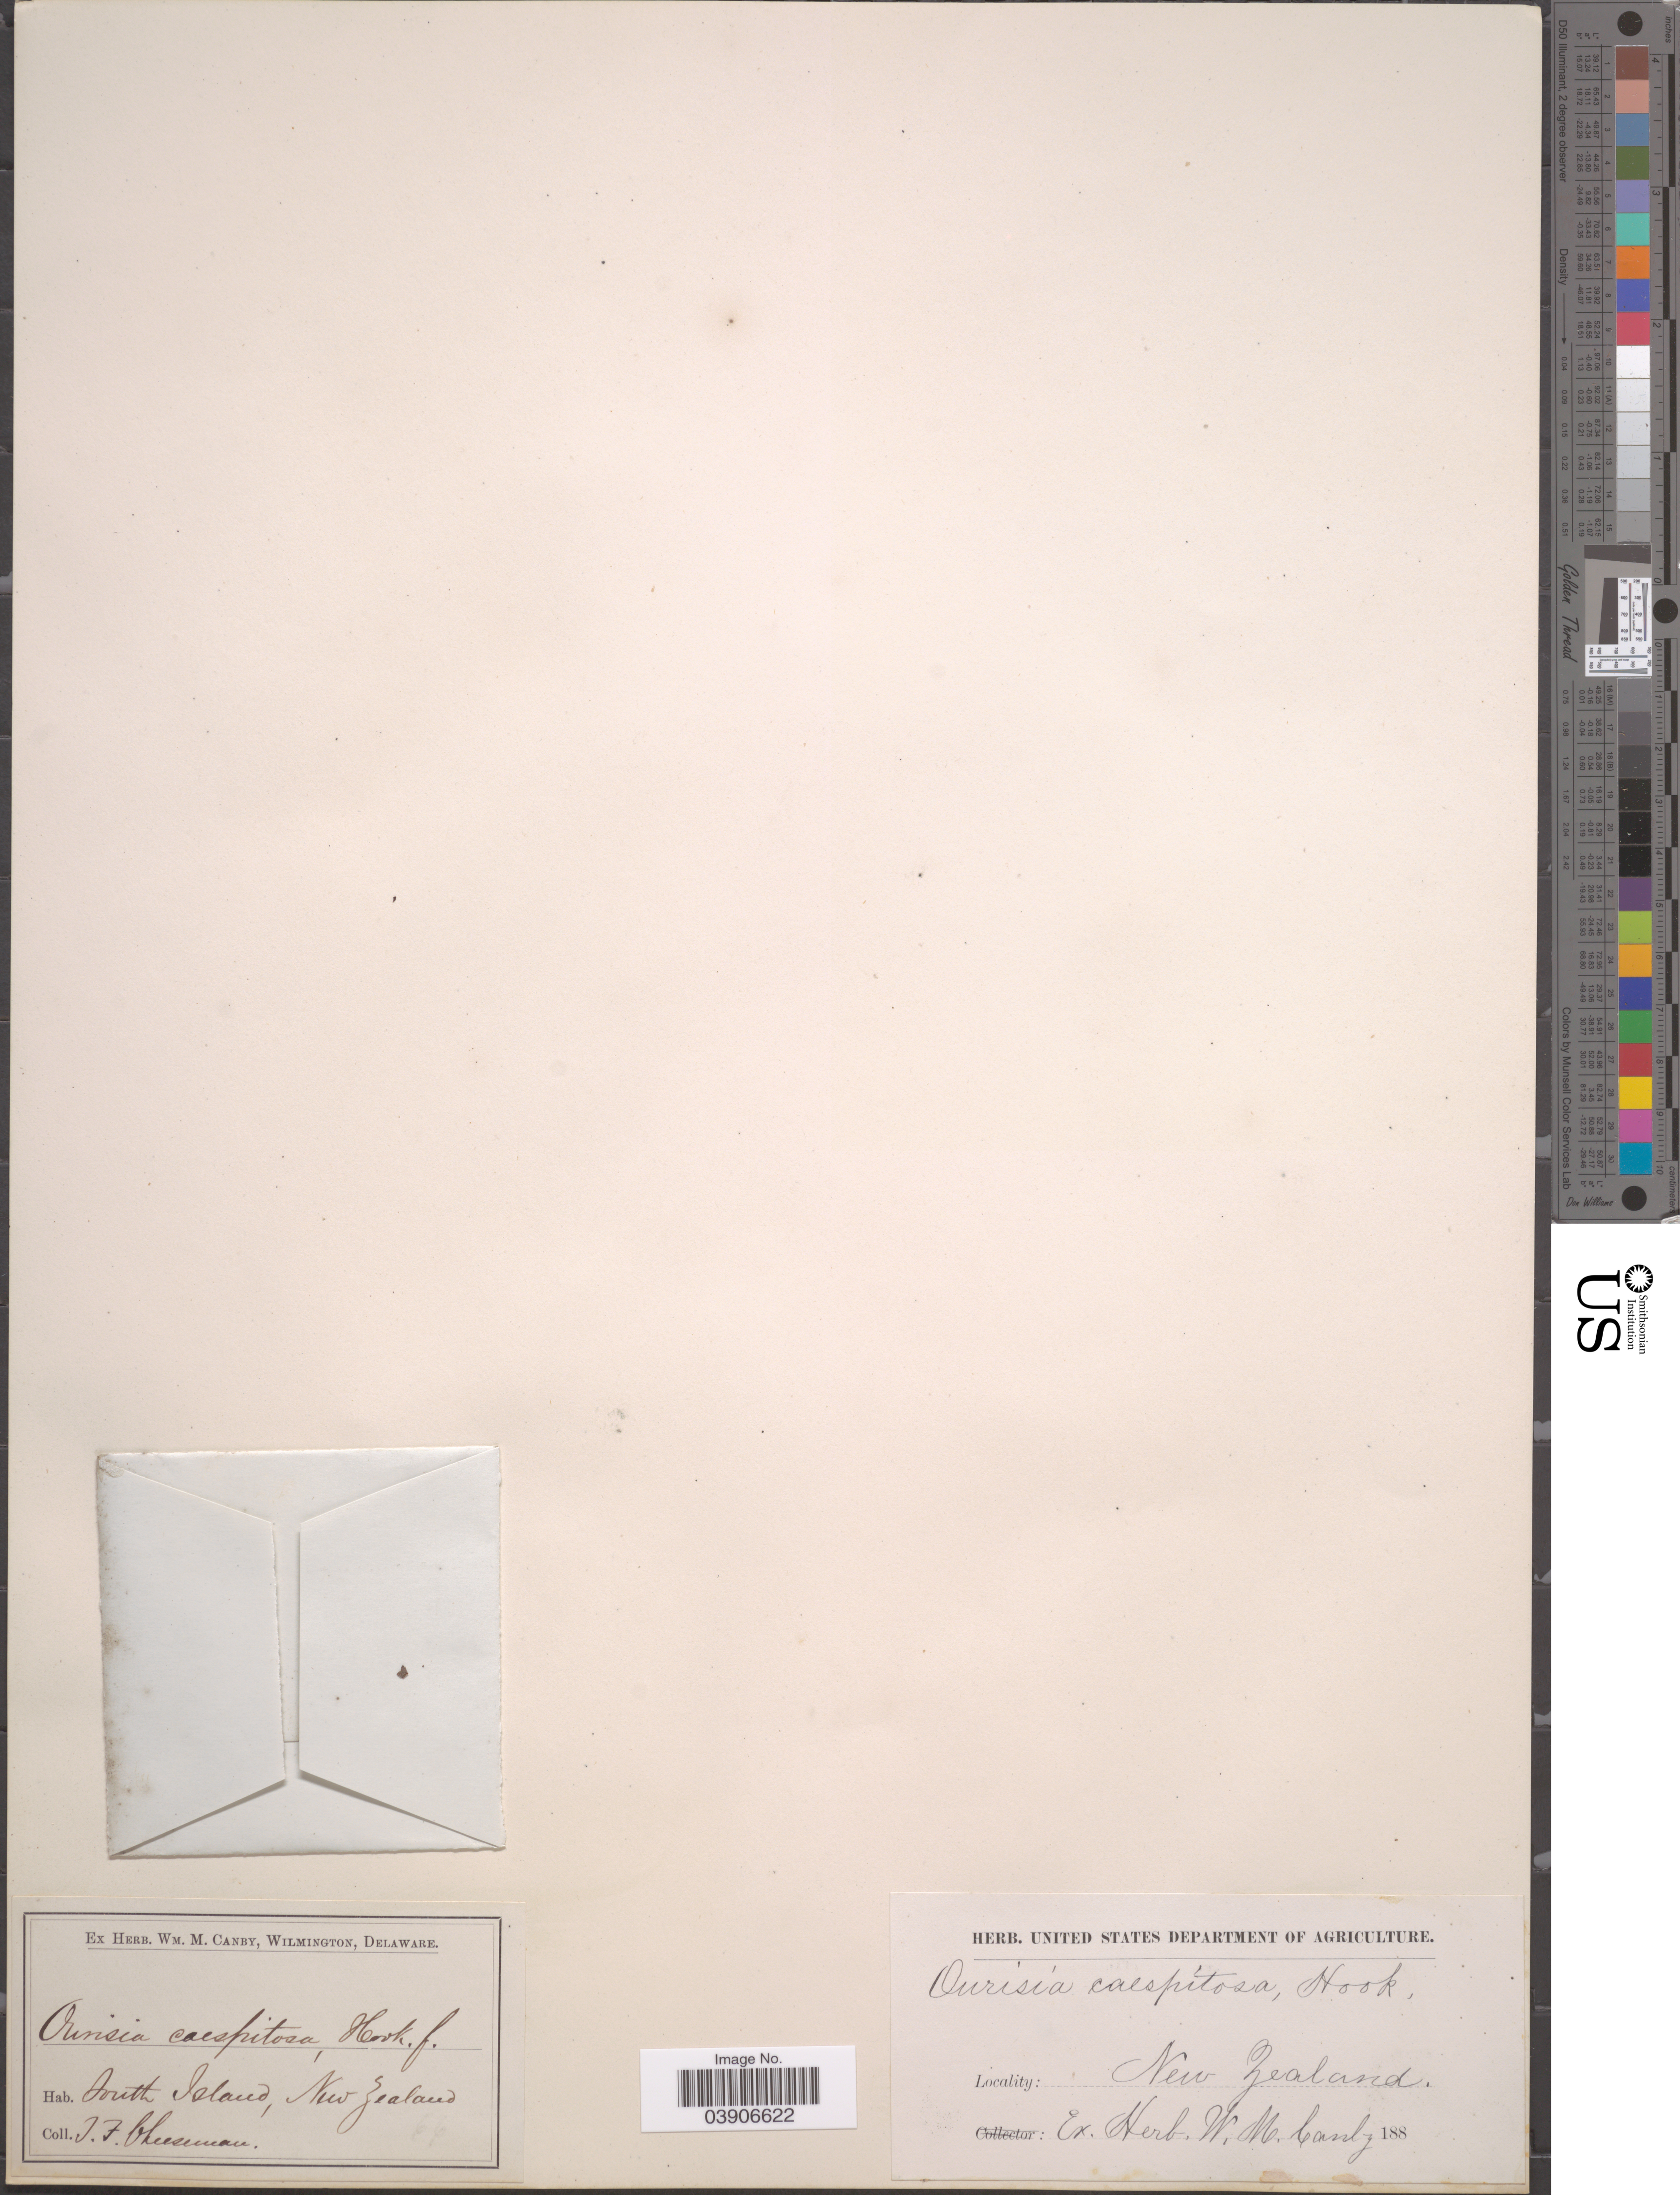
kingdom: Plantae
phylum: Tracheophyta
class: Magnoliopsida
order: Lamiales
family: Plantaginaceae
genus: Ourisia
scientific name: Ourisia caespitosa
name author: Hook. f.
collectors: T. F. Cheeseman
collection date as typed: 188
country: New Zealand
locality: South Island.